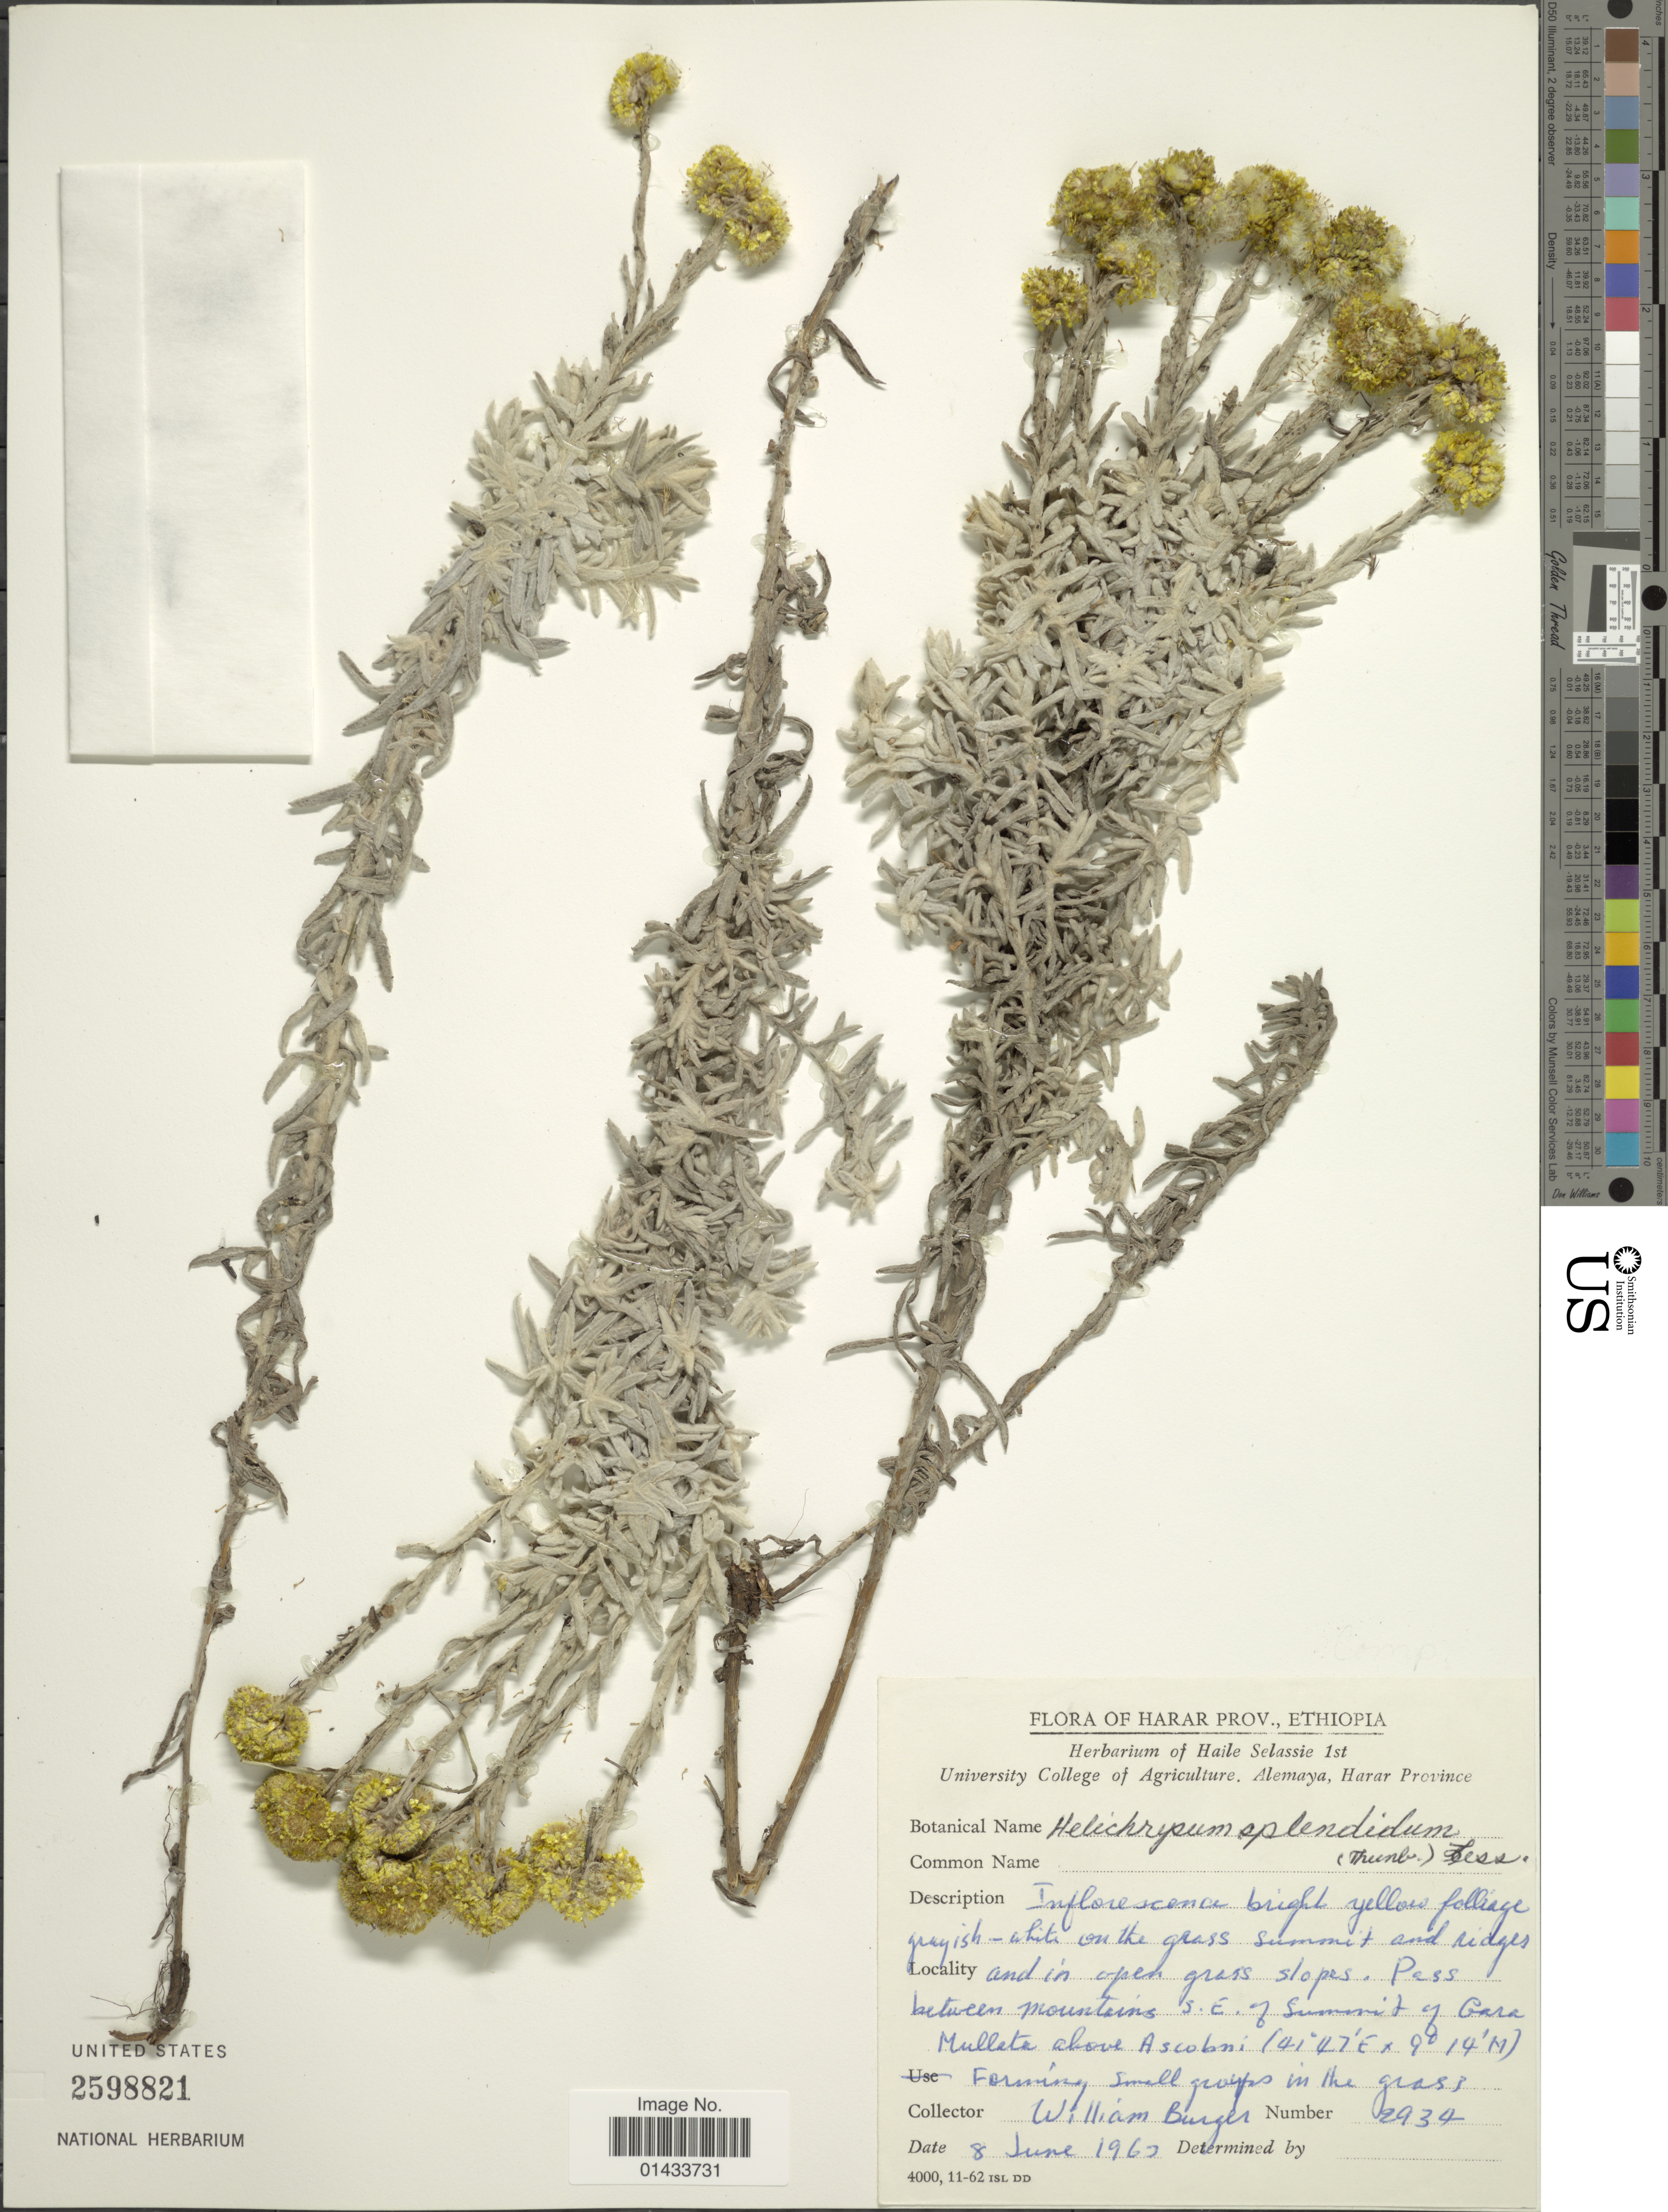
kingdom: Plantae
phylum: Tracheophyta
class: Magnoliopsida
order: Asterales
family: Asteraceae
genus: Helichrysum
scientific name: Helichrysum splendidum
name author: (Thunb.) Less.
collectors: W. Burger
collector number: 2934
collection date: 1963-06-08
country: Ethiopia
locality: Harar Prov., Pass between Mountains S. E. of Summit of Gara Mullata above Ascobni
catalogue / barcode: US 2598821